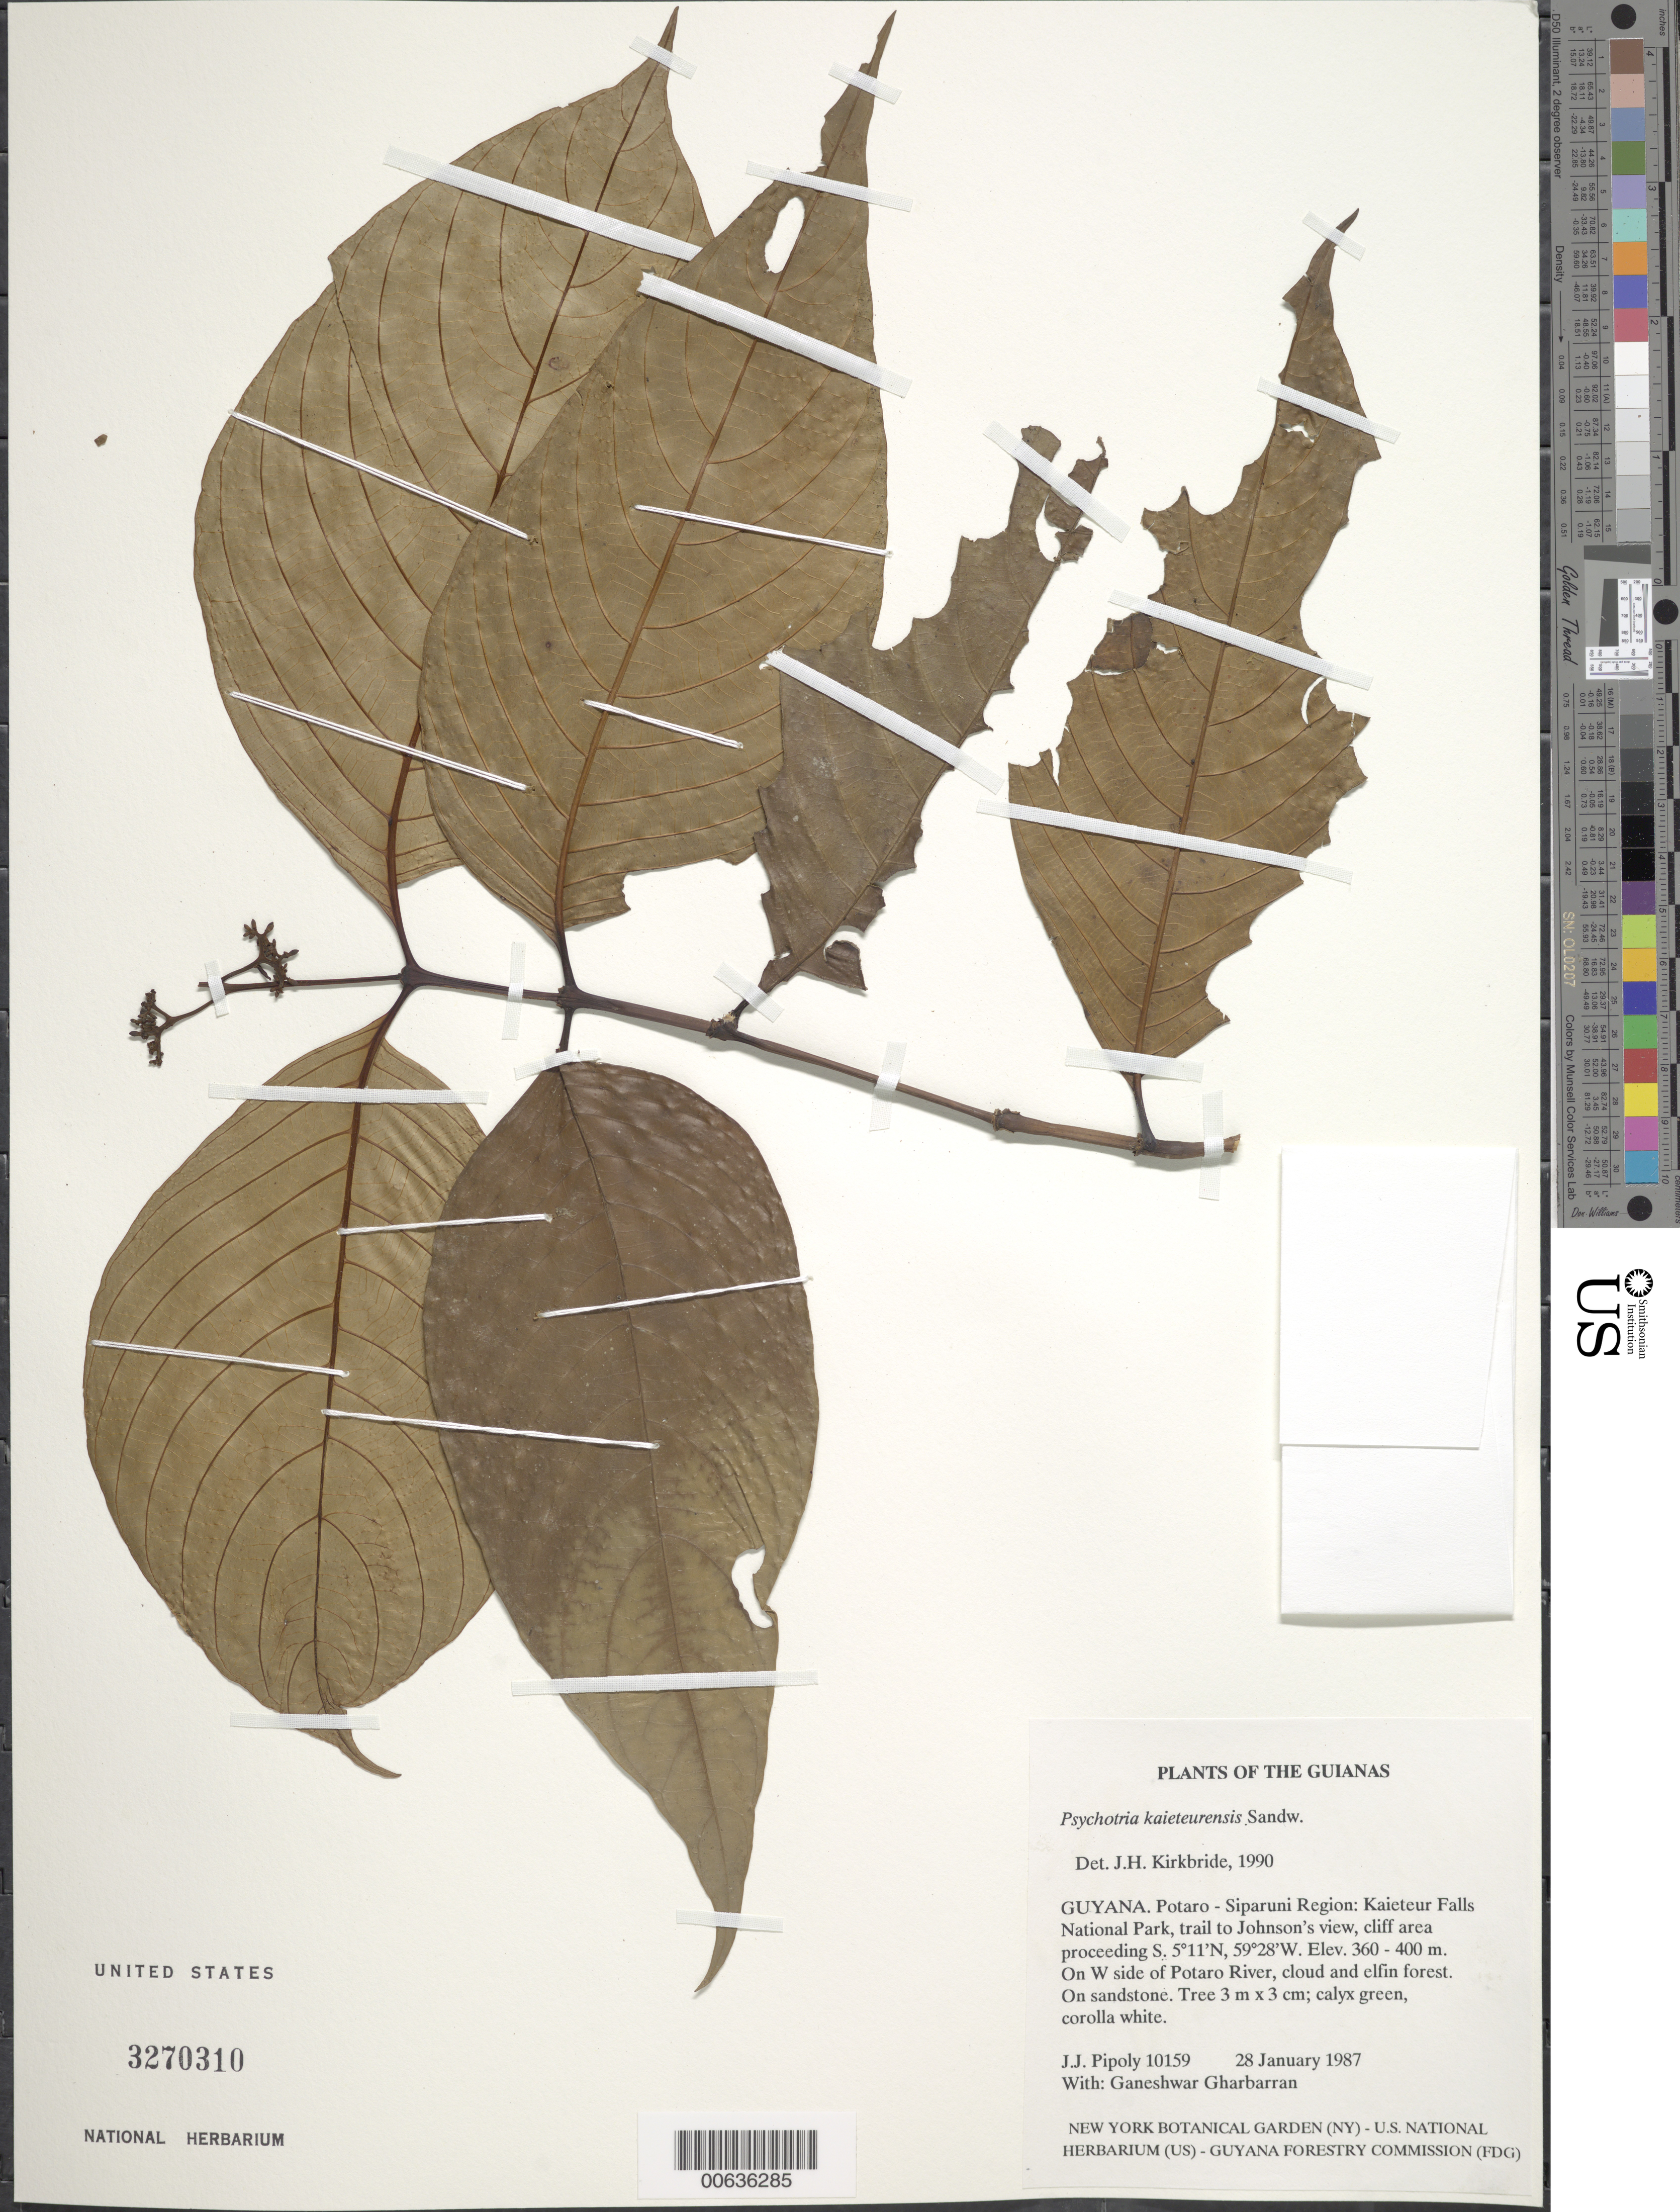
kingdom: Plantae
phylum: Tracheophyta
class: Magnoliopsida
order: Gentianales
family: Rubiaceae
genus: Palicourea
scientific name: Palicourea kaieteurensis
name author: (Wernham) C.M. Taylor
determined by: Kirkbride, J. H., Jr.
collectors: J. J. Pipoly & G. Gharbarran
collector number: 10159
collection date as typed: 28 January 1987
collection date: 1987-01-28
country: Guyana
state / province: Potaro-Siparuni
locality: Kaieteur Falls National Park, trail to Johnson's view, cliff area proceeding S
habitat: On W side of Potaro River, cloud and elfin forest. On sandstone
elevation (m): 360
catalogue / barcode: US 3270310